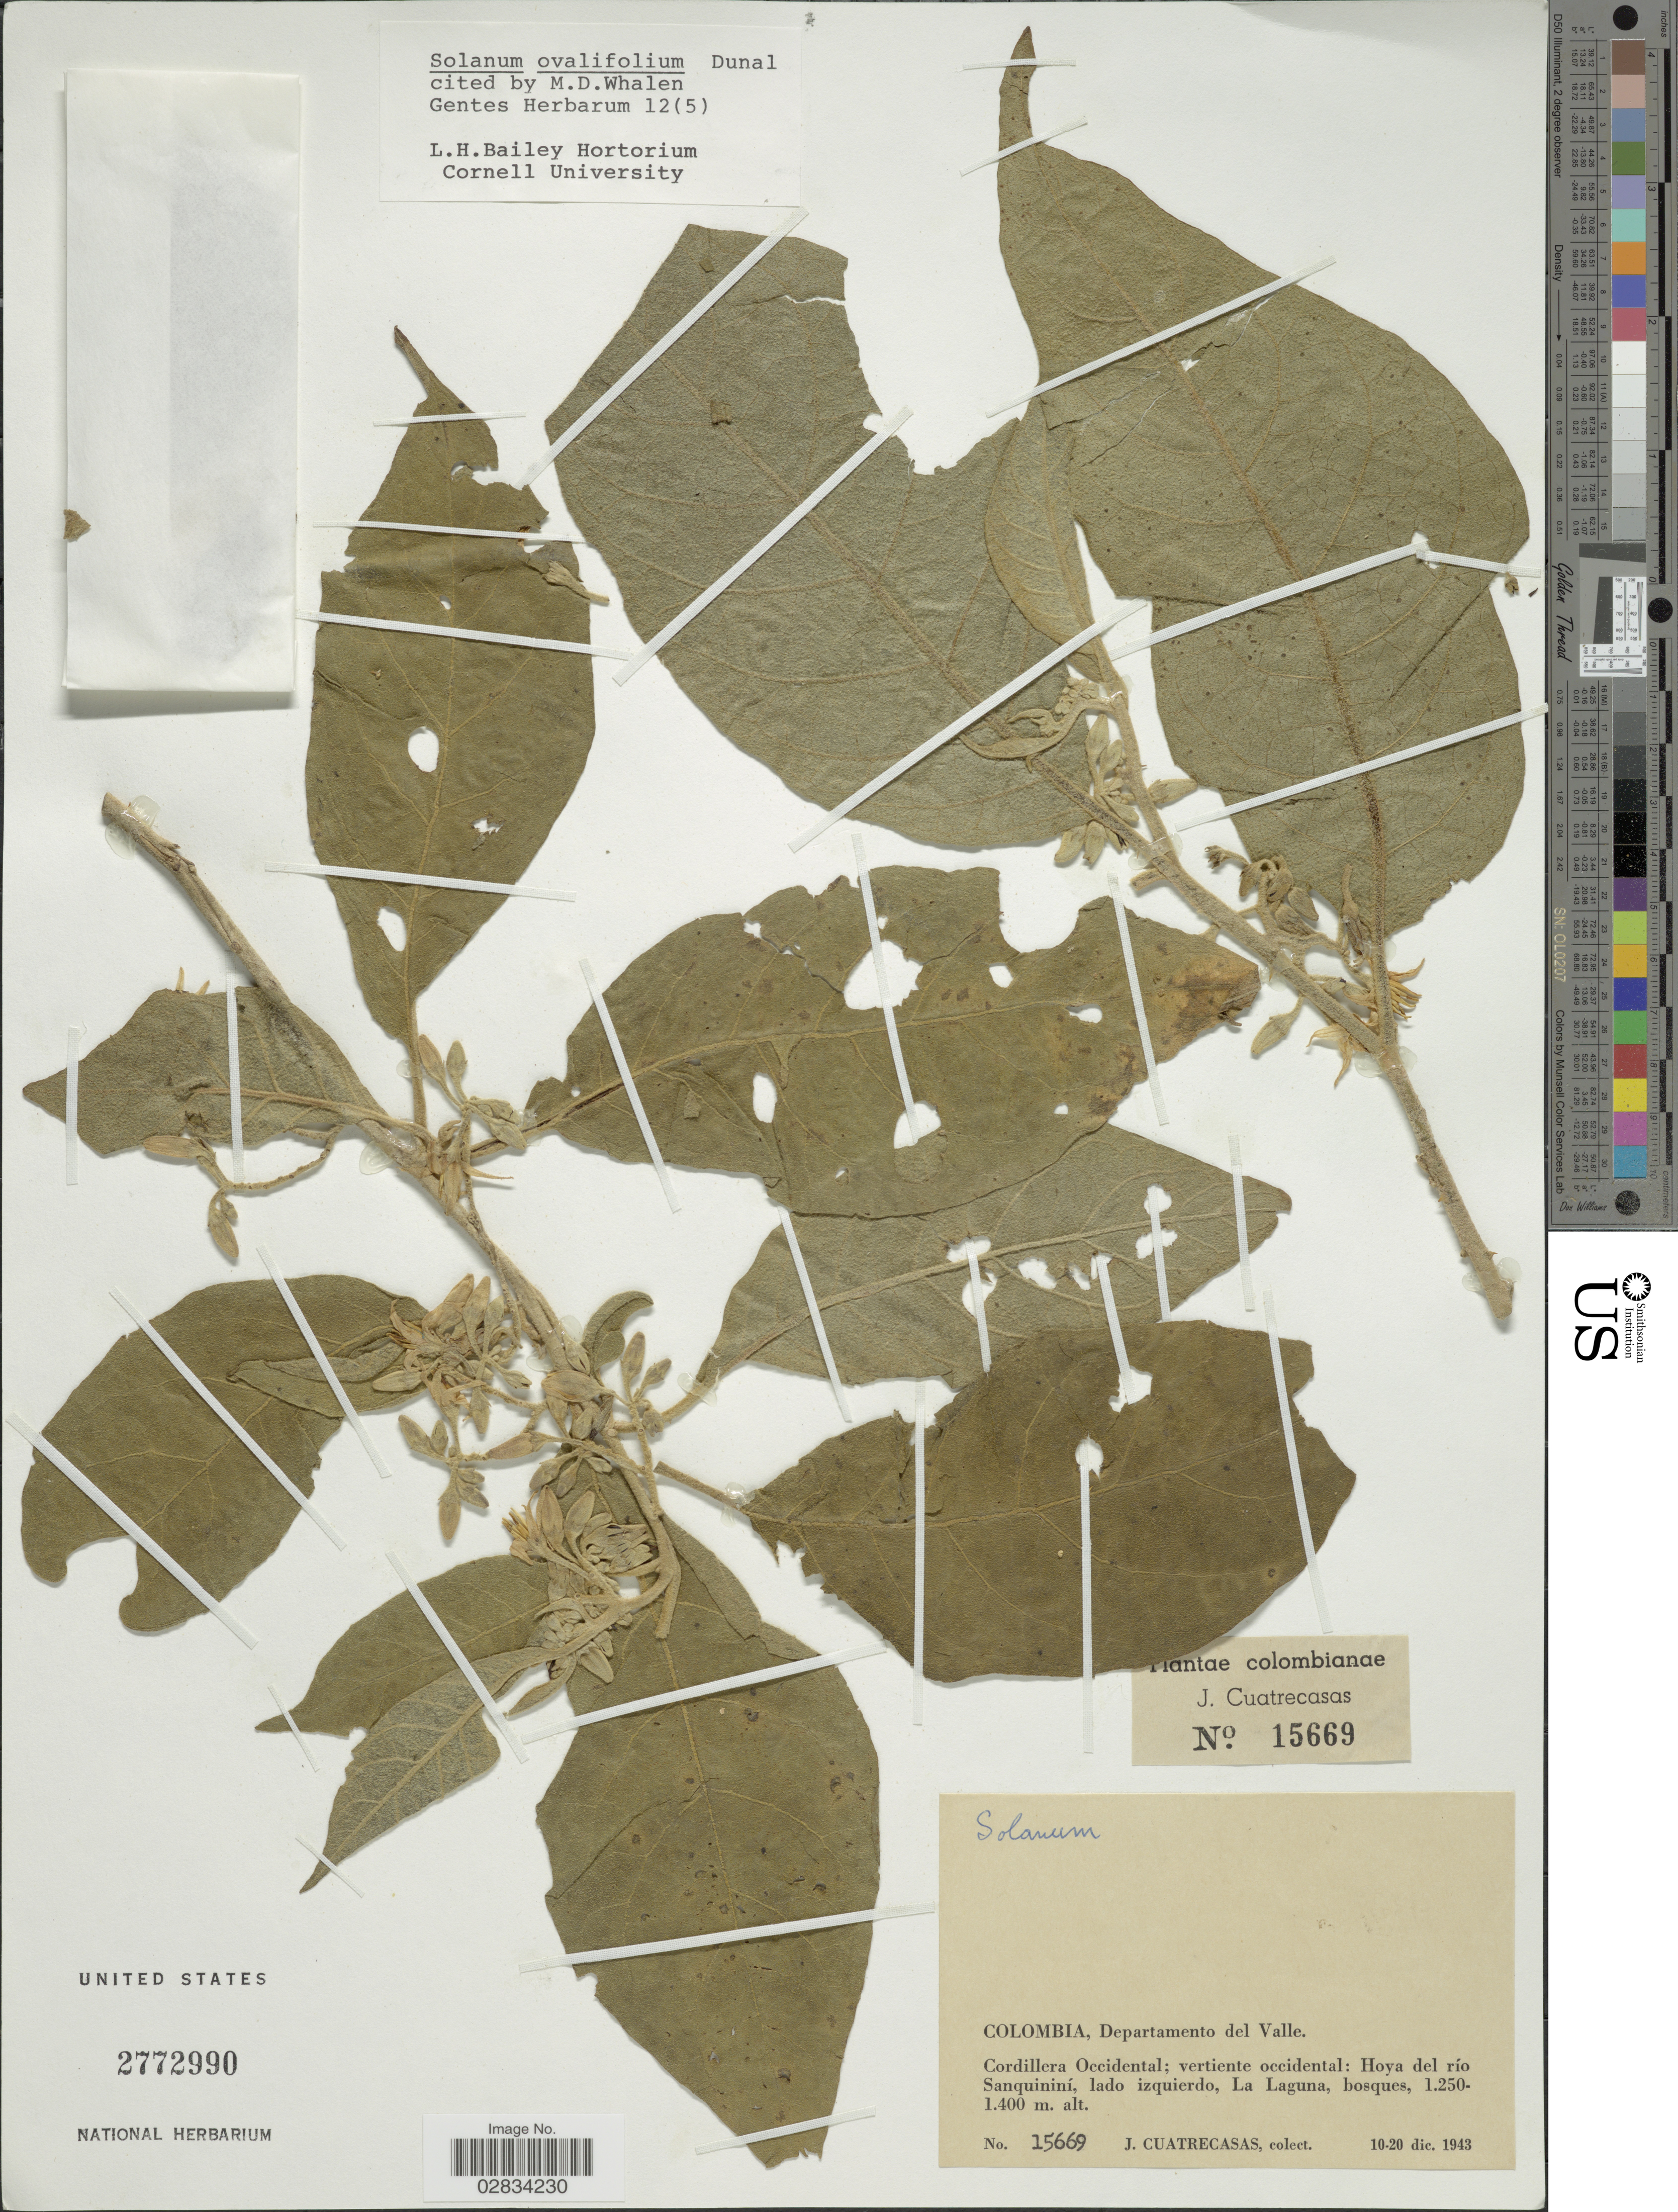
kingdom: Plantae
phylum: Tracheophyta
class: Magnoliopsida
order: Solanales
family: Solanaceae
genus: Solanum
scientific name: Solanum ovalifolium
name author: Dunal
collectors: J. Cuatrecasas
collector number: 15669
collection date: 1943-12-10/1943-12-20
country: Colombia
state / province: Valle del Cauca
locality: Departamento del Valle, Cordillera Occidental, vertiente occidental, Hoya del río Sanquininí, lado izquierdo, La Laguna, bosques.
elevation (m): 1250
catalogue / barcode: US 2772990